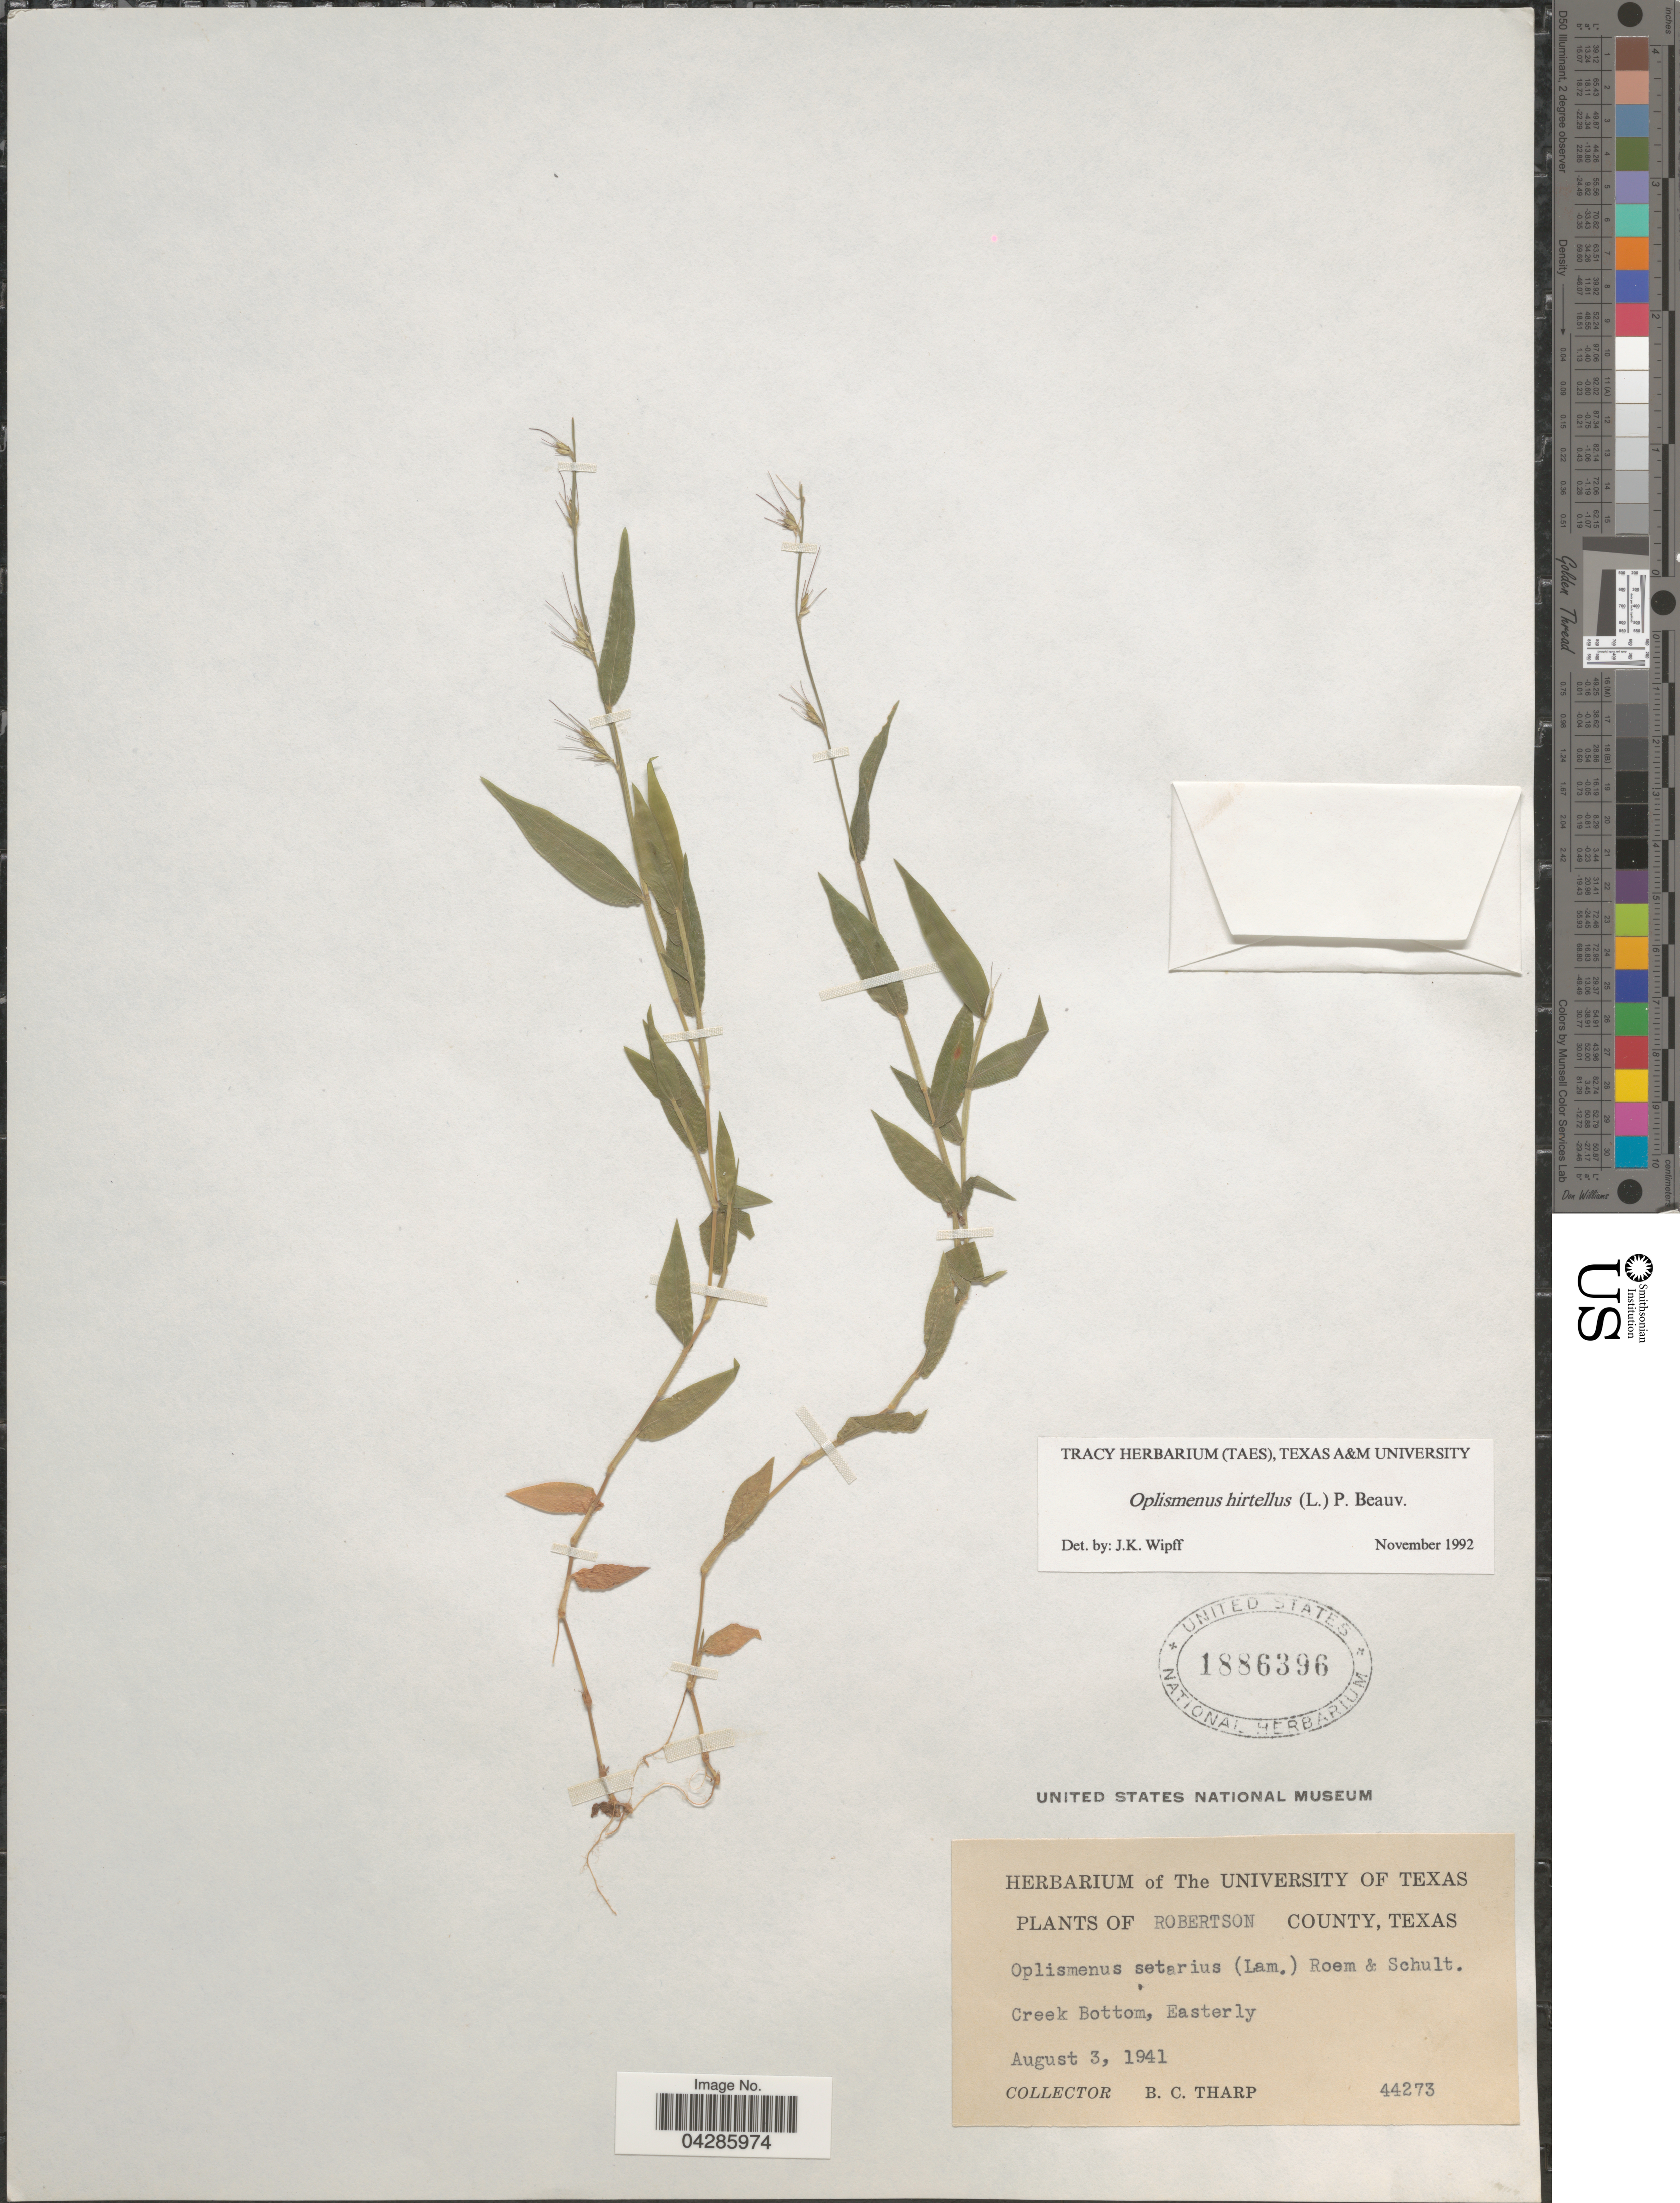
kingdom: Plantae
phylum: Tracheophyta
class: Liliopsida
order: Poales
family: Poaceae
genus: Oplismenus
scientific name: Oplismenus hirtellus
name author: (L.) P. Beauv.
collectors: B. C. Tharp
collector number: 44273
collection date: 1941-08-03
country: United States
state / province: Texas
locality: Robertson County. Creek Bottom, Easterly.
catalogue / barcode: US 1886396